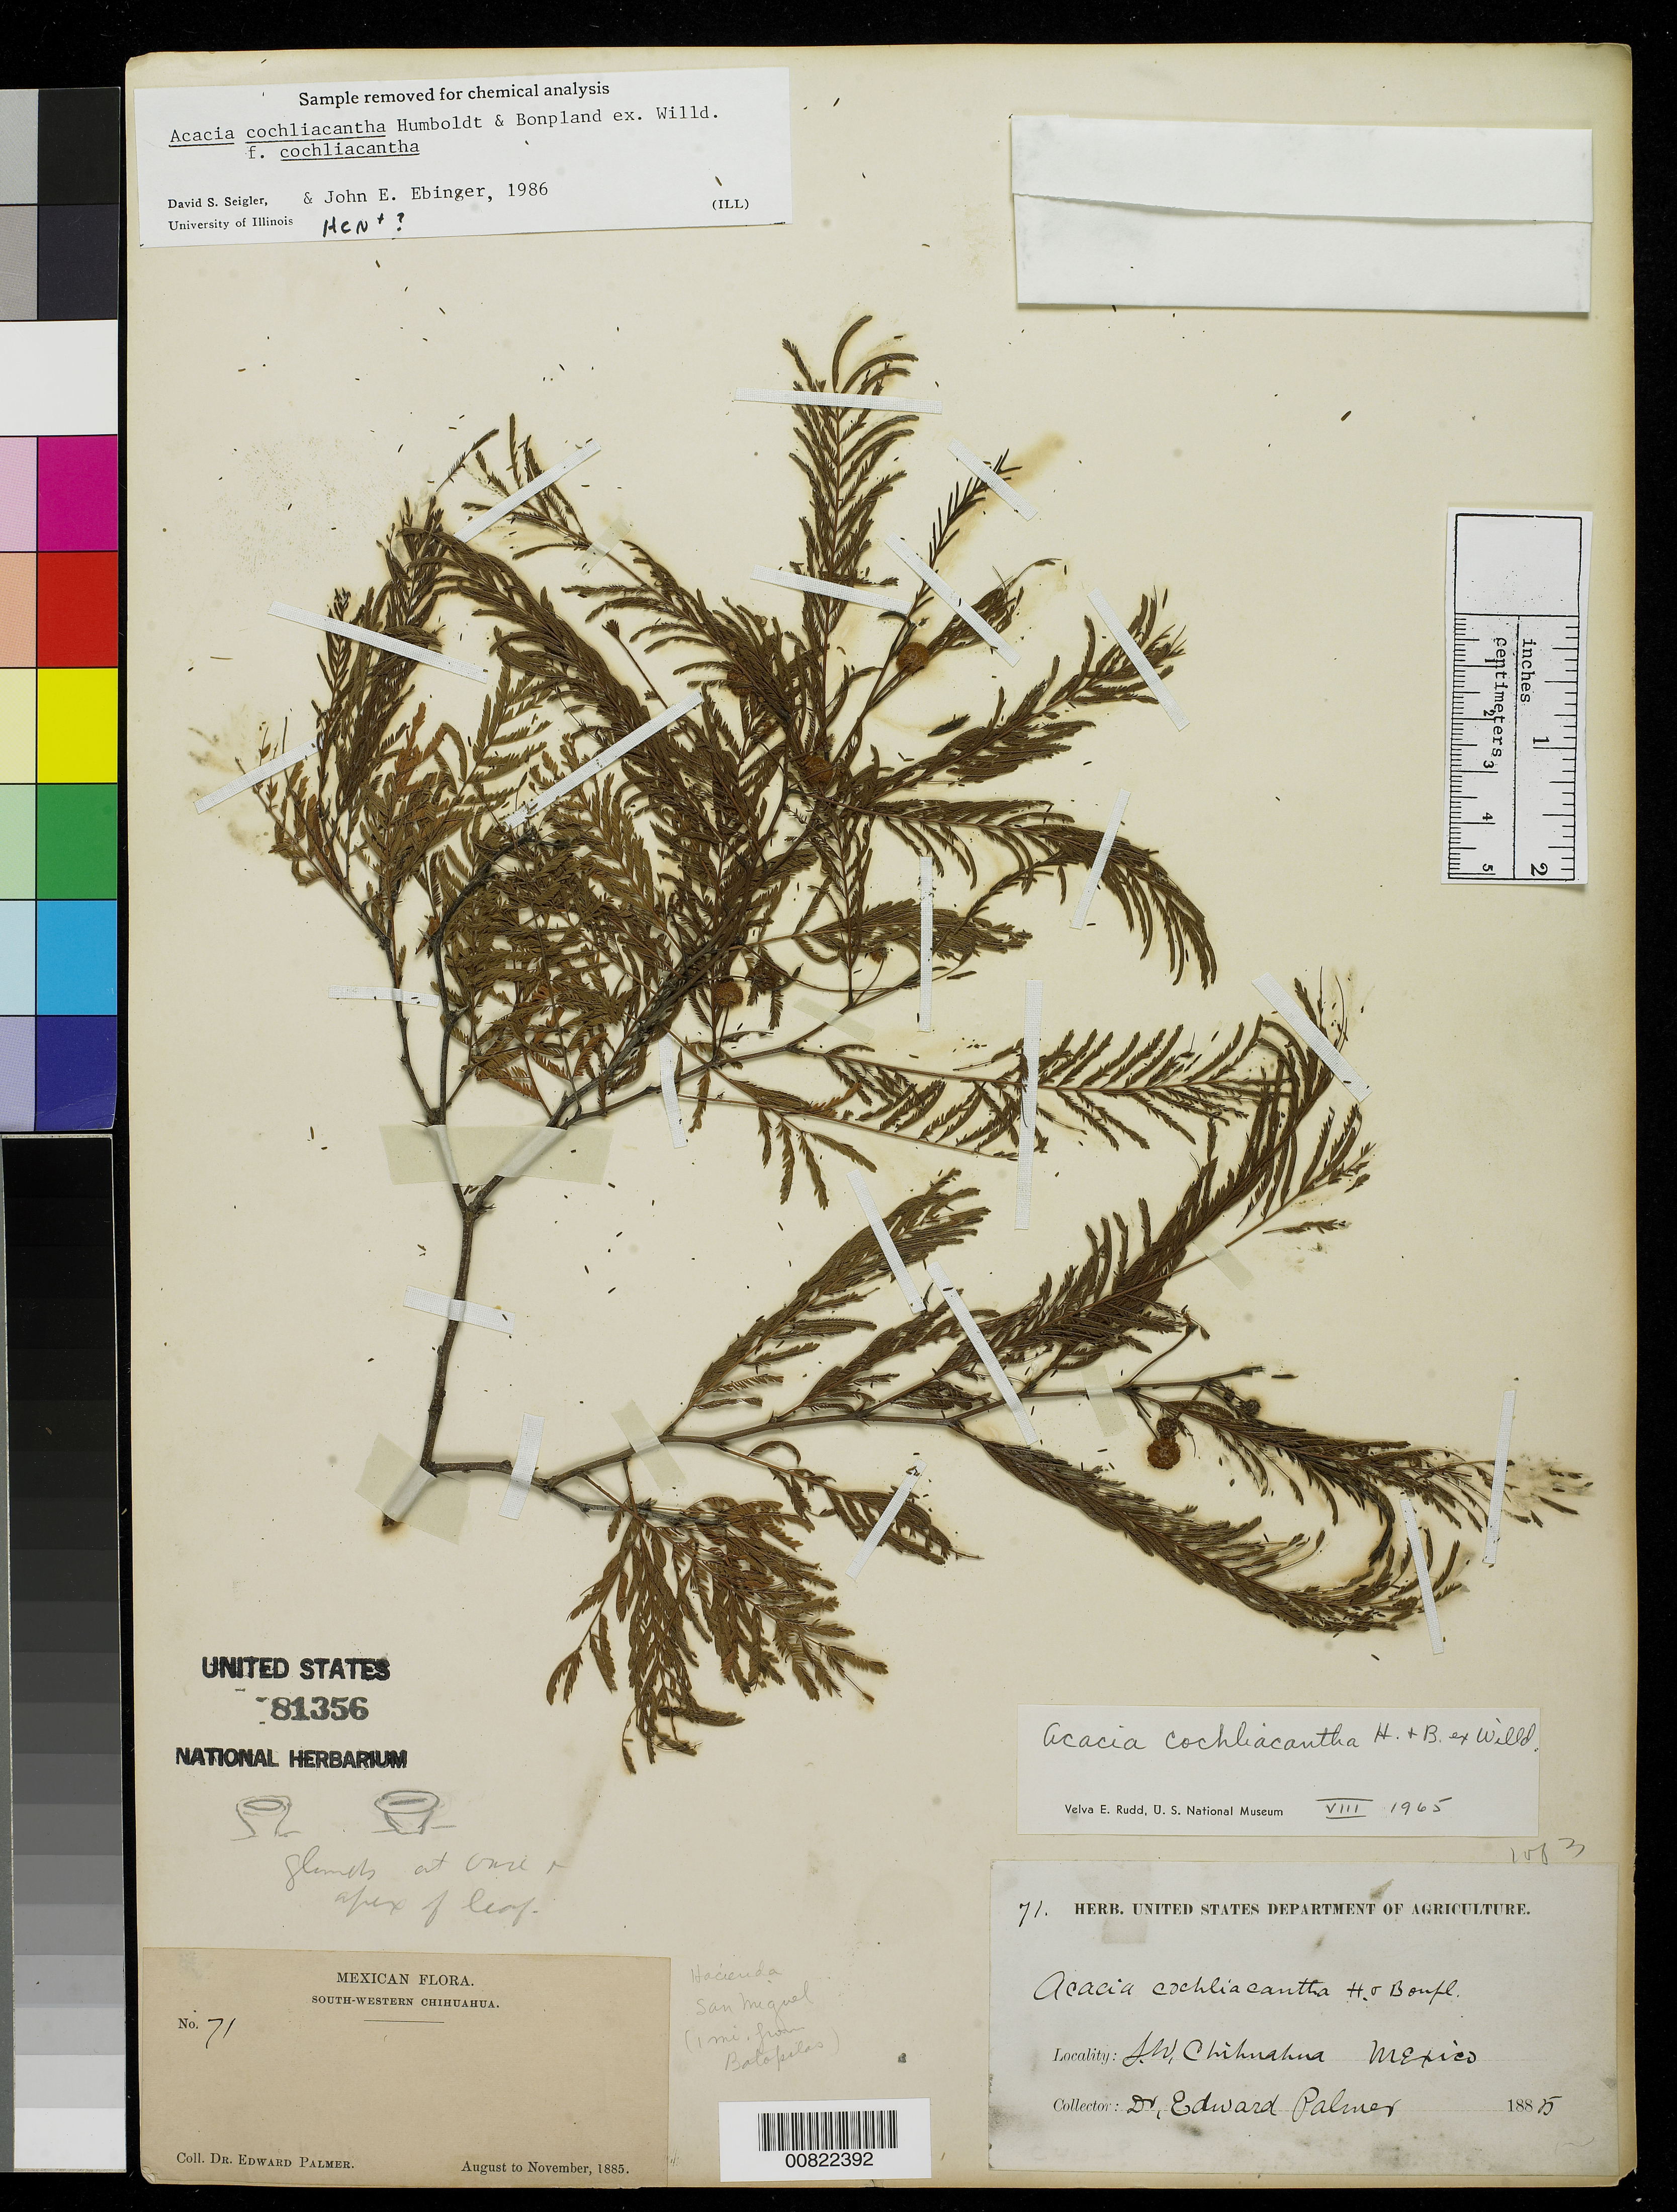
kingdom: Plantae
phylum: Tracheophyta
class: Magnoliopsida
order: Fabales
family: Fabaceae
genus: Vachellia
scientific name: Vachellia campechiana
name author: (Mill.) Seigler & Ebinger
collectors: E. Palmer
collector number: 71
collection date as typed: Aug 1885 to -- Nov 1885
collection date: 1885-08/1885-11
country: Mexico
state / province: Chihuahua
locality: South-Western Chihuahua.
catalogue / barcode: US 81356